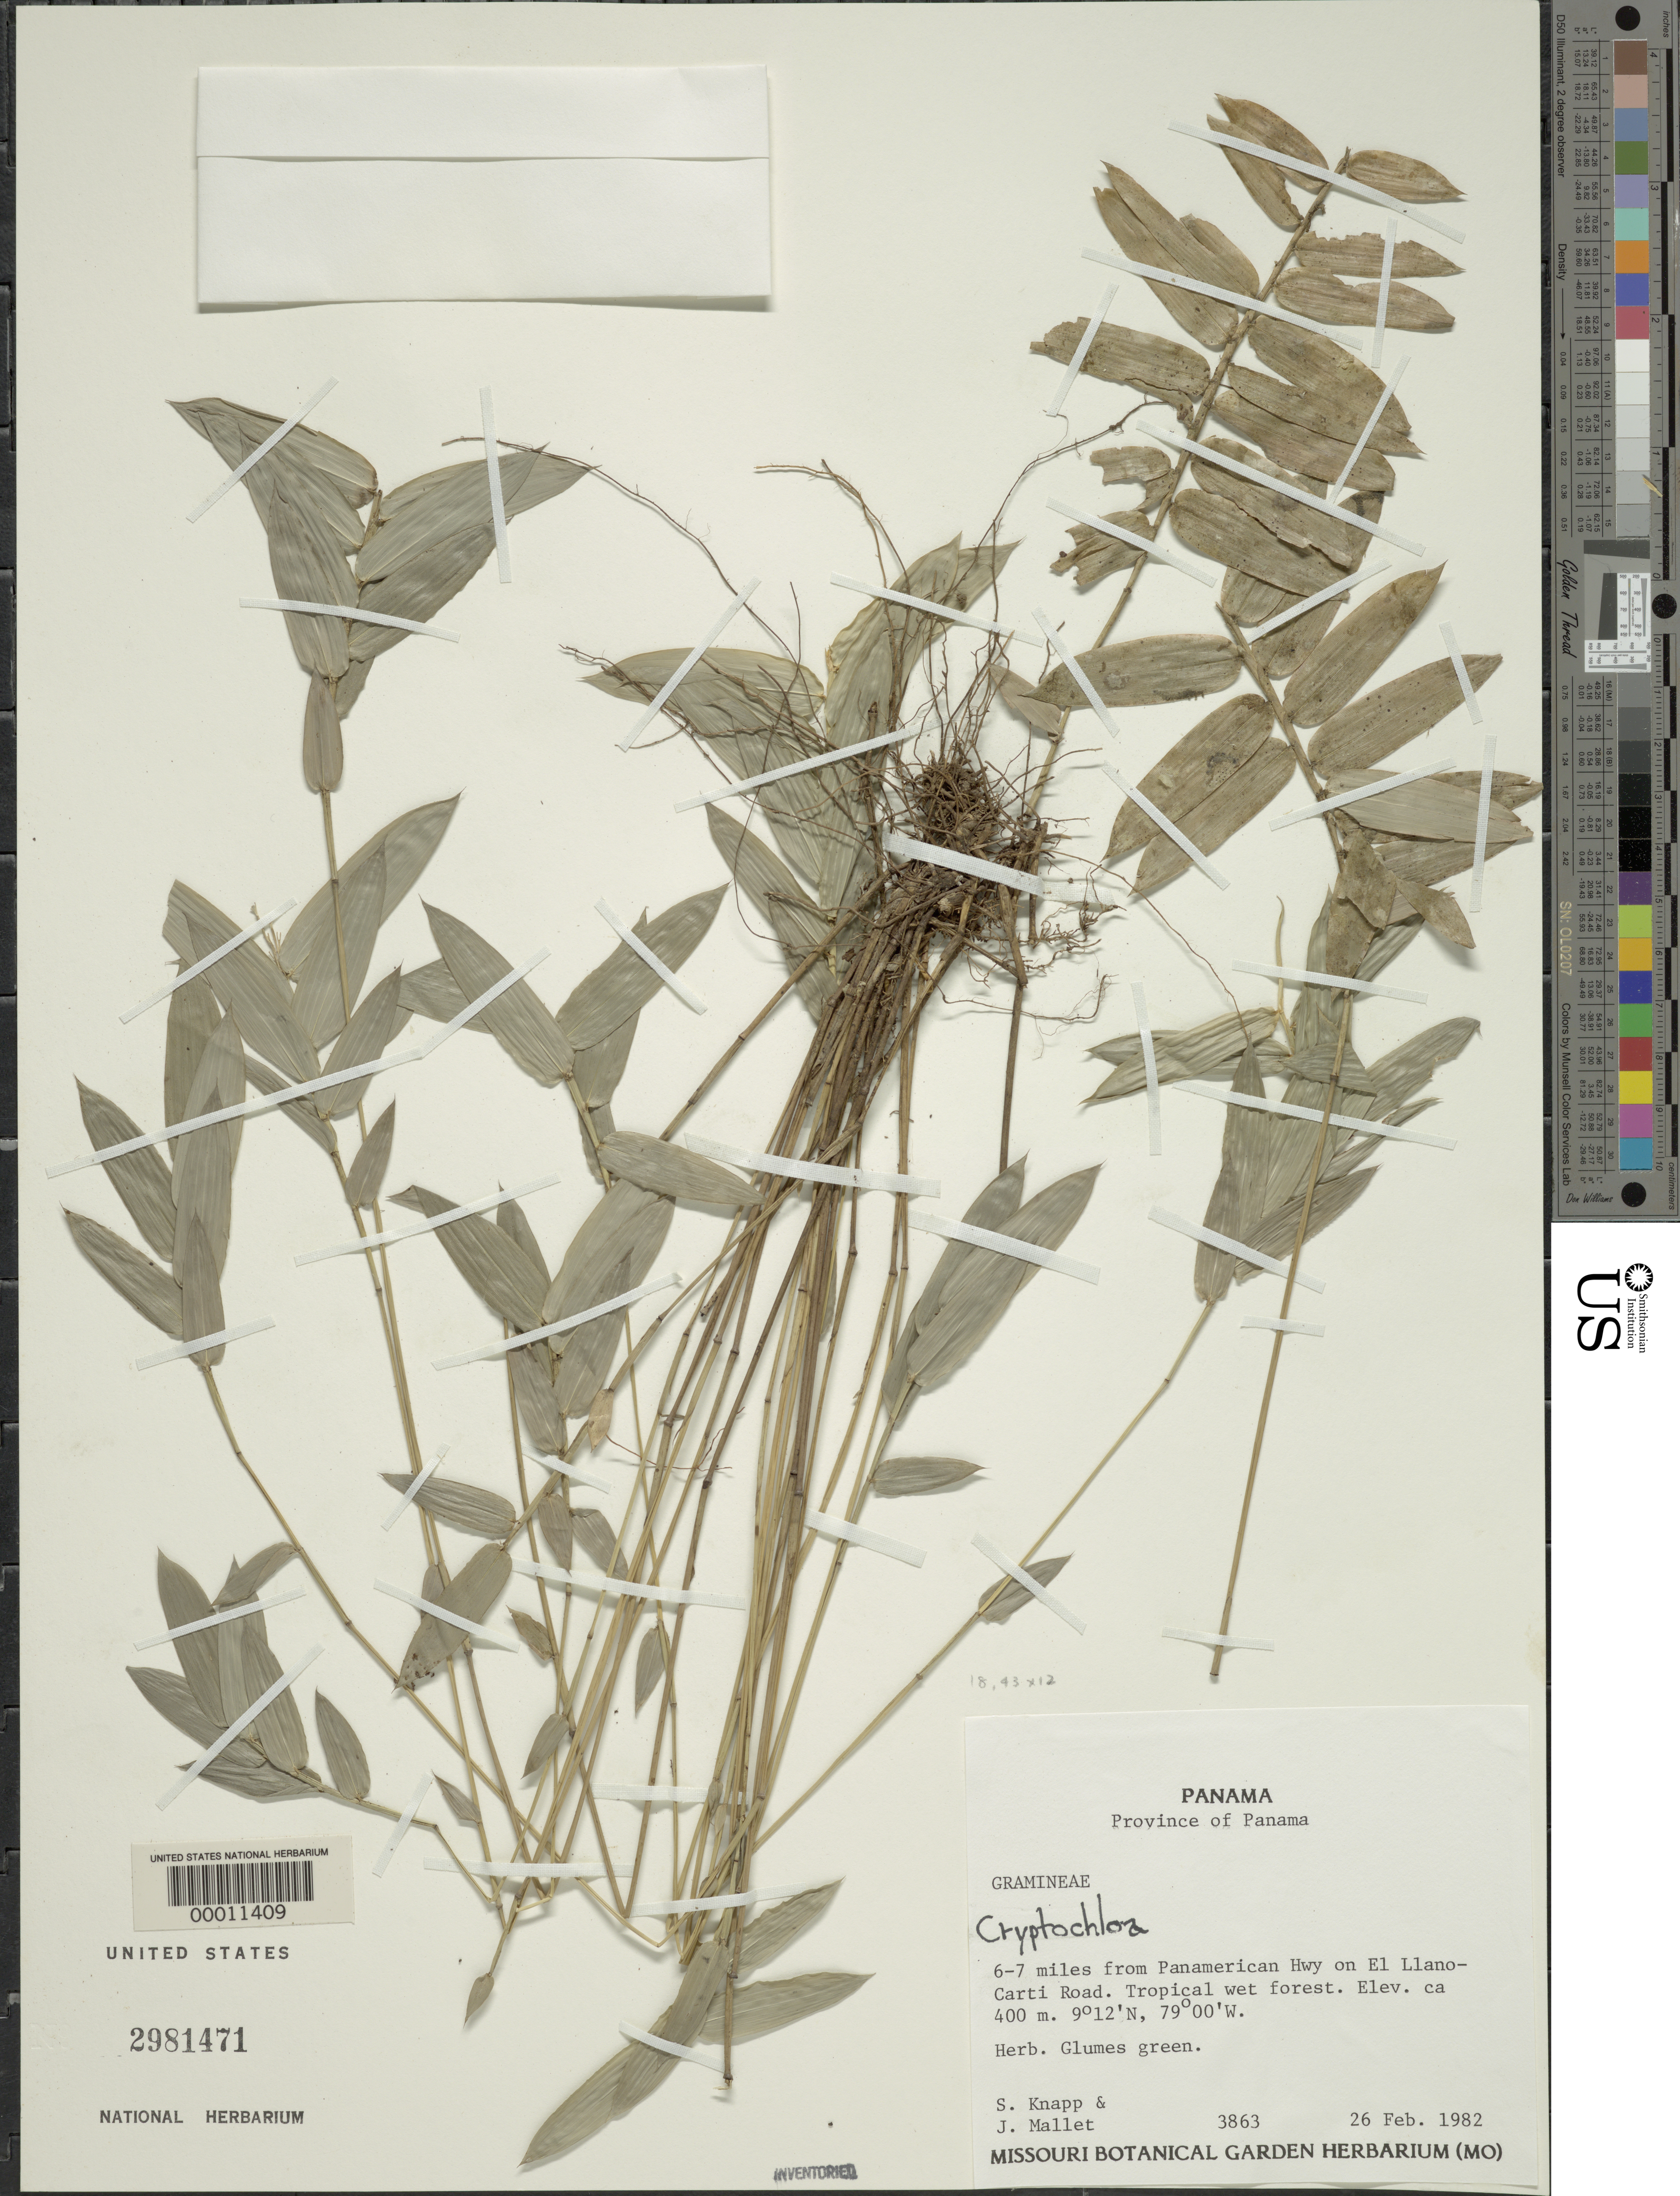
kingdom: Plantae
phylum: Tracheophyta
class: Liliopsida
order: Poales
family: Poaceae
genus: Cryptochloa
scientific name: Cryptochloa sp.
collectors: S. Knapp & J. Mallet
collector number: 3863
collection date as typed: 26 Feb 1982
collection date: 1982-02-26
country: Panama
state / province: Panamá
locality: Pan amer. Hwy., El Llano-Carti road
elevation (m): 400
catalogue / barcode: US 2981471